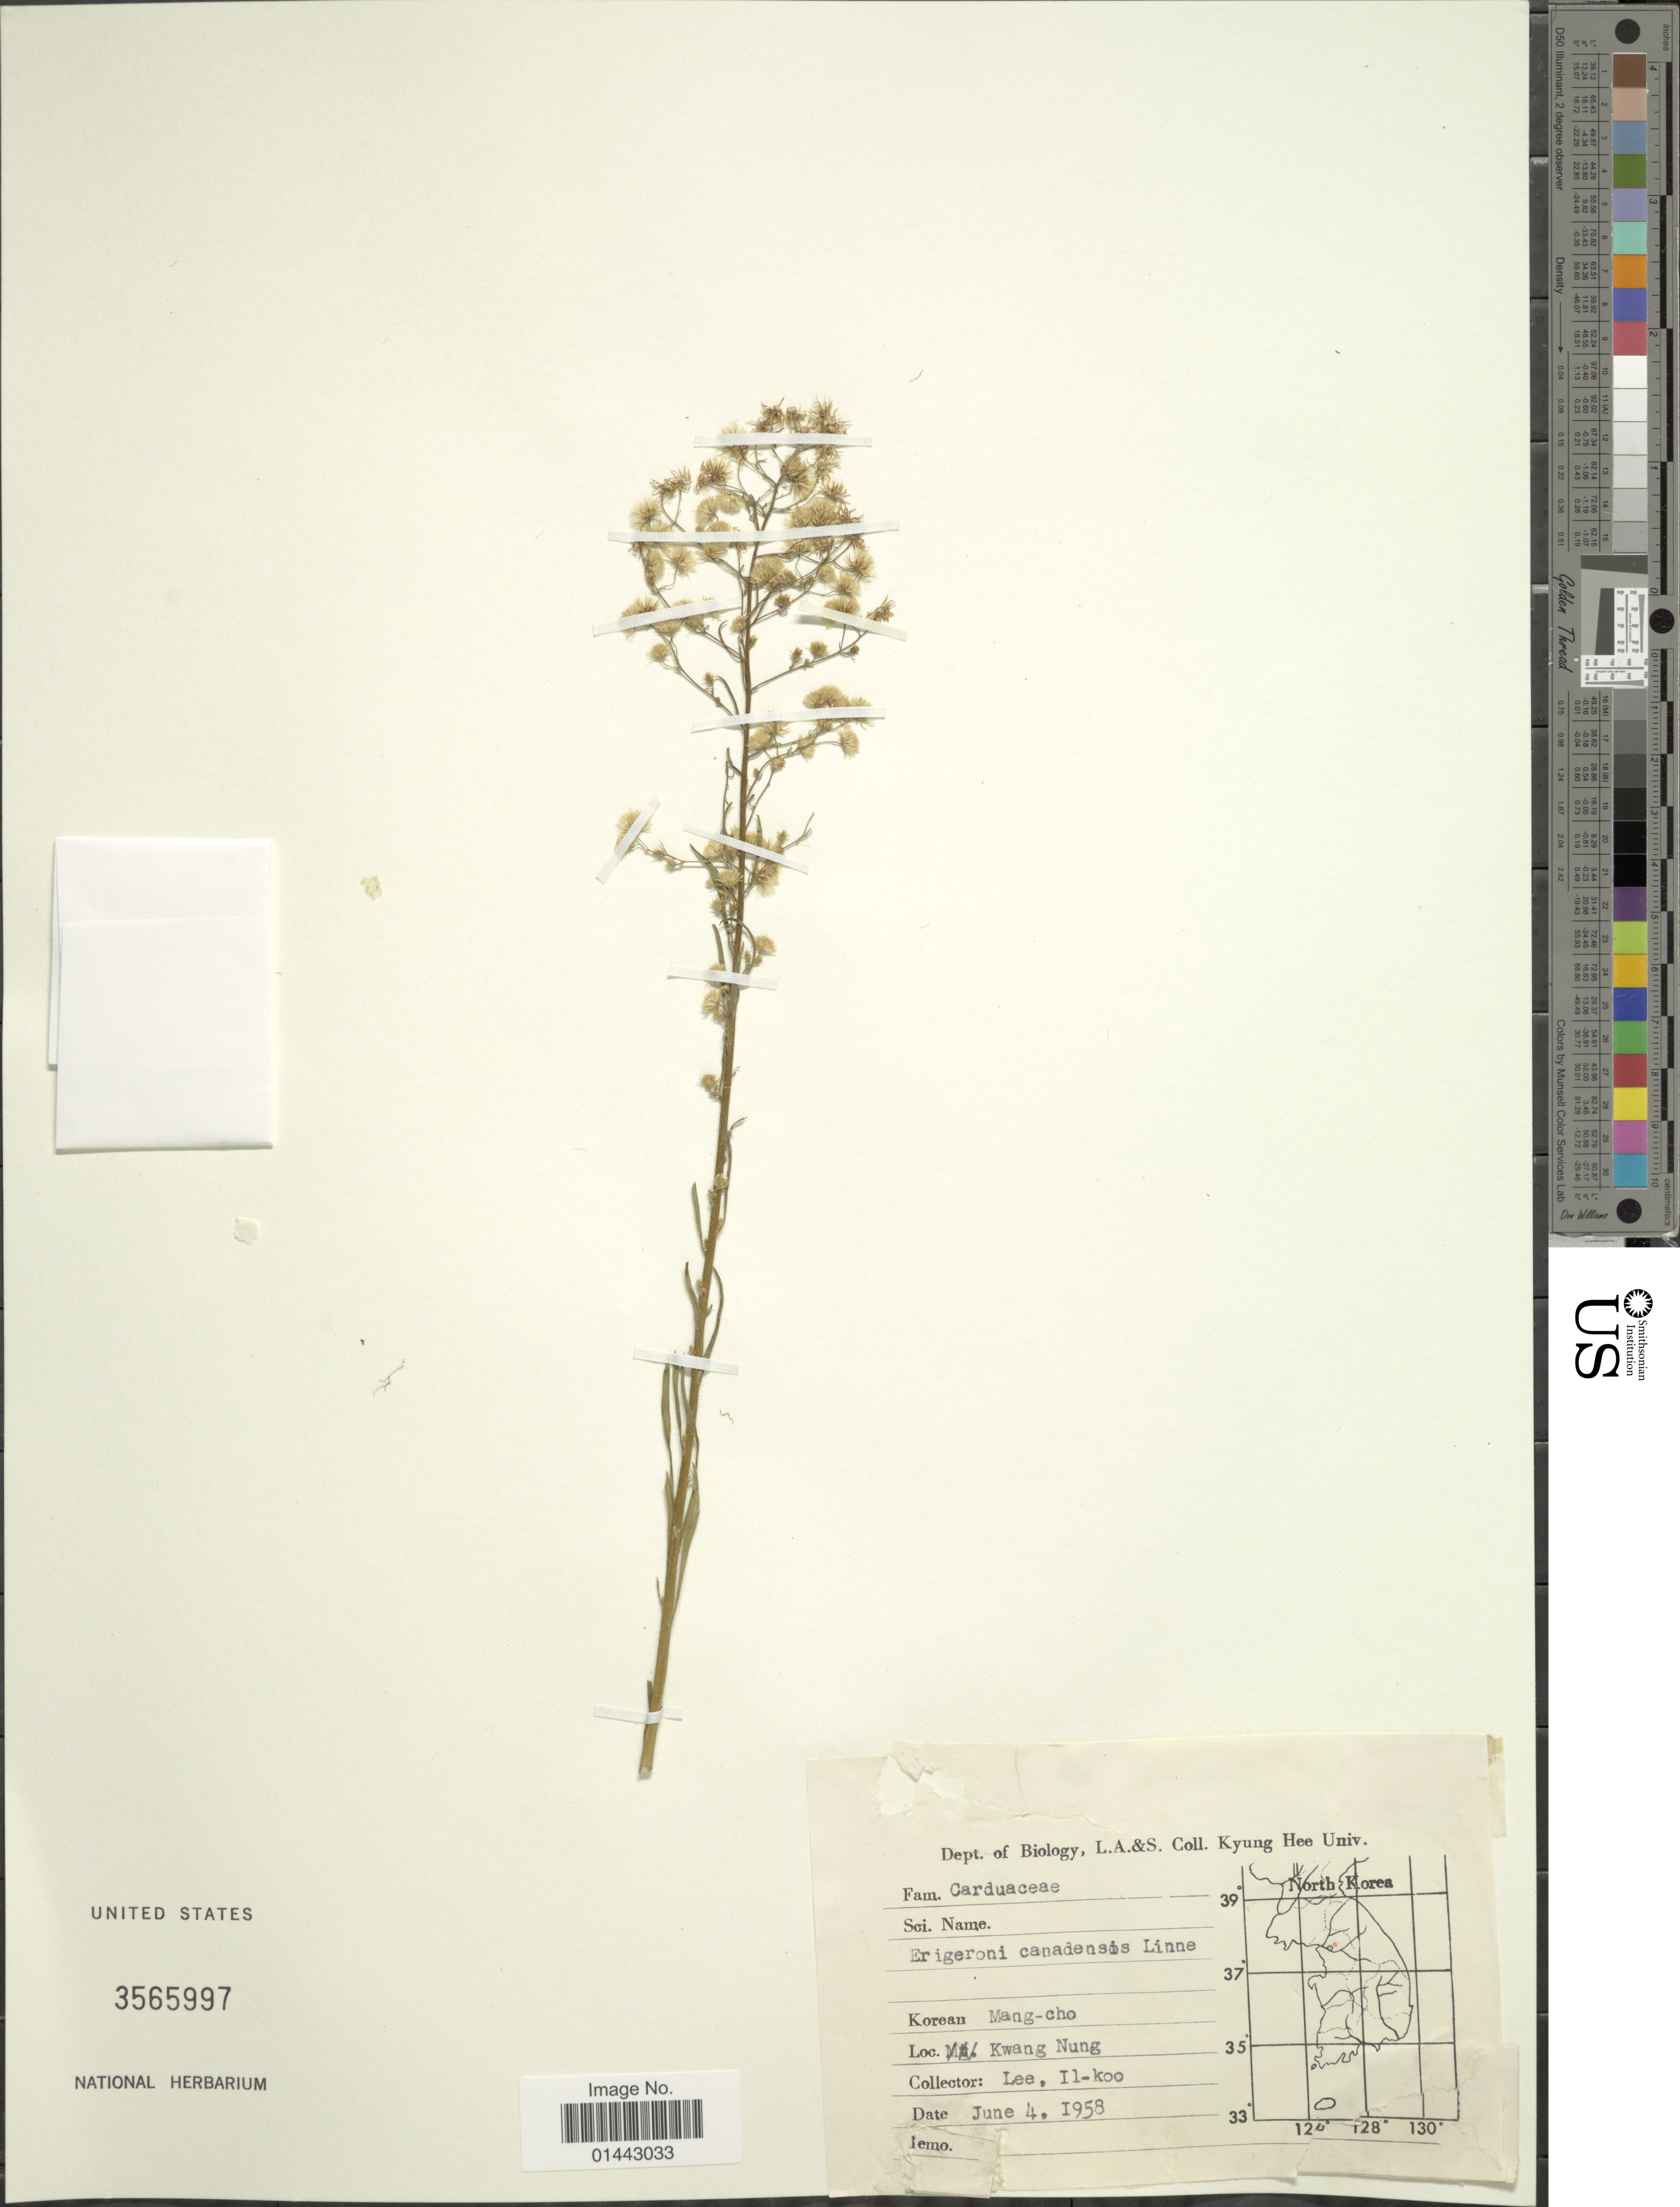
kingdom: Plantae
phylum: Tracheophyta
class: Magnoliopsida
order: Asterales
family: Asteraceae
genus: Erigeron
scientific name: Erigeron canadensis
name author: L.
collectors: I. Lee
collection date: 1958-06-04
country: South Korea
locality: Kwang Nung.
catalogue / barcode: US 3565997